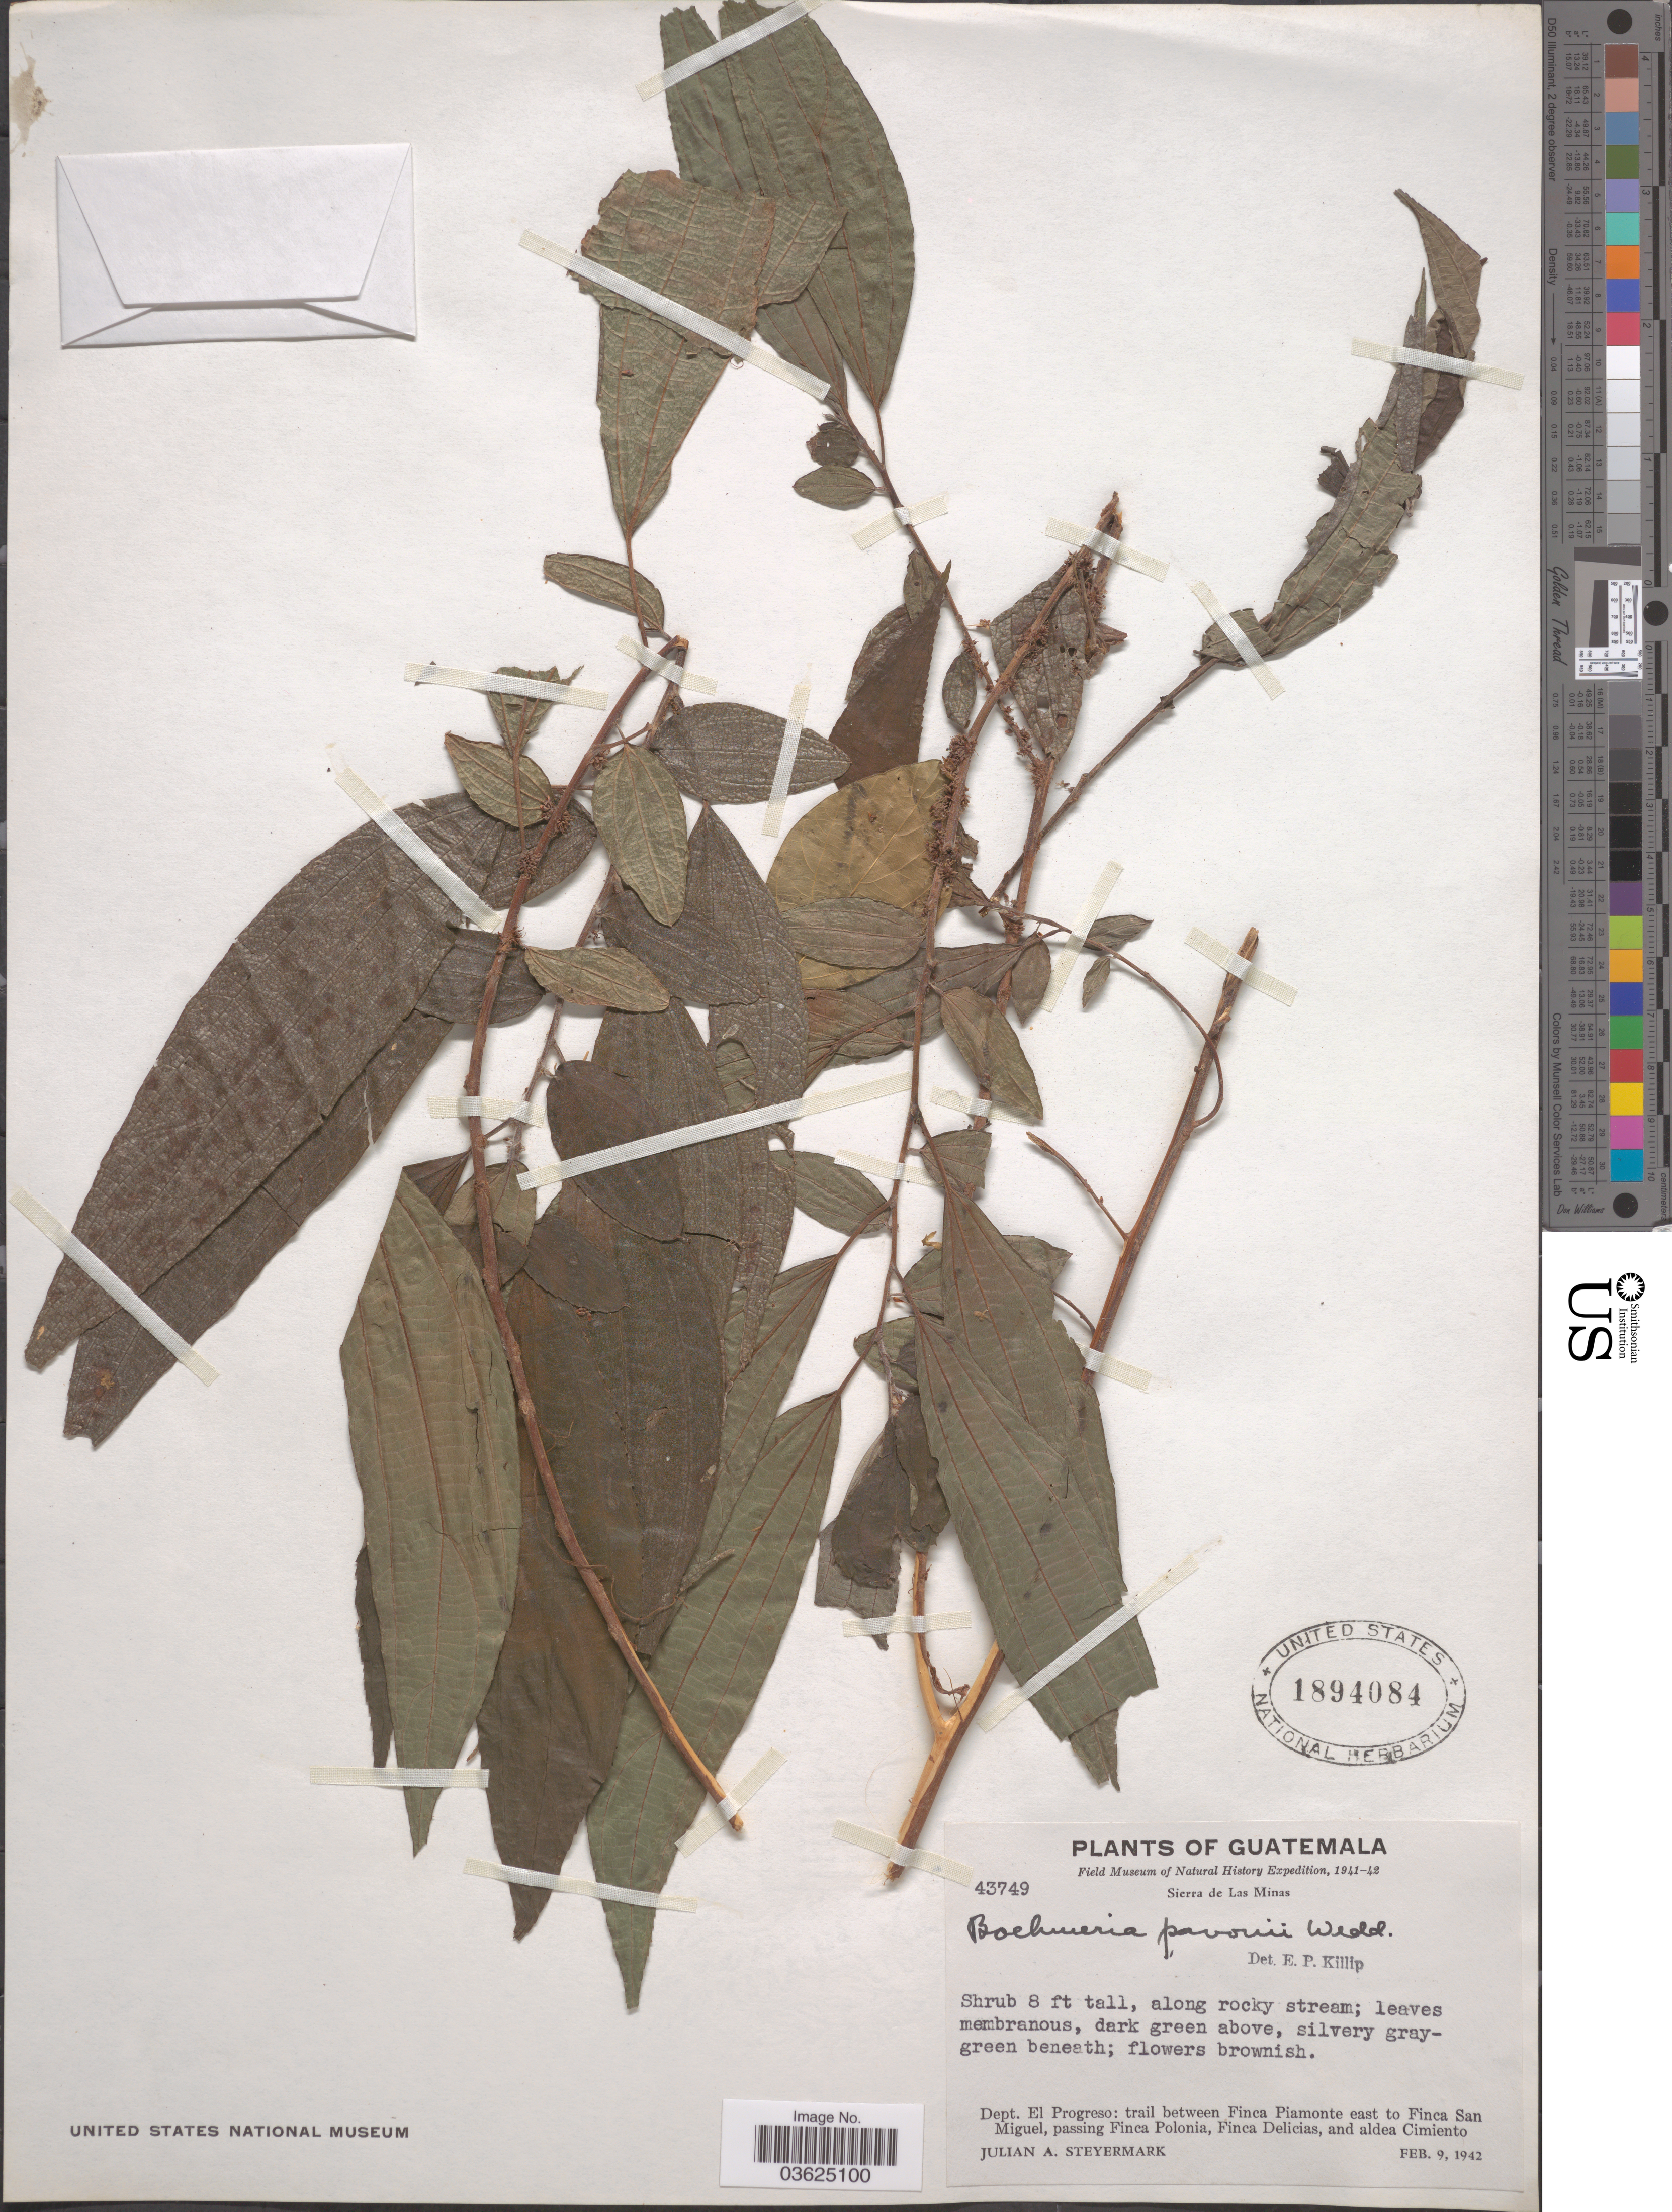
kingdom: Plantae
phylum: Tracheophyta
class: Magnoliopsida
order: Rosales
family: Urticaceae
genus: Boehmeria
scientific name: Boehmeria pavonii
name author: Wedd.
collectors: J. Steyermark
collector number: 43749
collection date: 1942-02-09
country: Guatemala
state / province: El Progreso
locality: Sierra de Las Minas. Dept. El Progreso: trail between Finca Piamonte east to Finca San Miguel, passing Finca Polonia, Finca Delicias, and aldea Cimiento.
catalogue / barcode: US 1894084